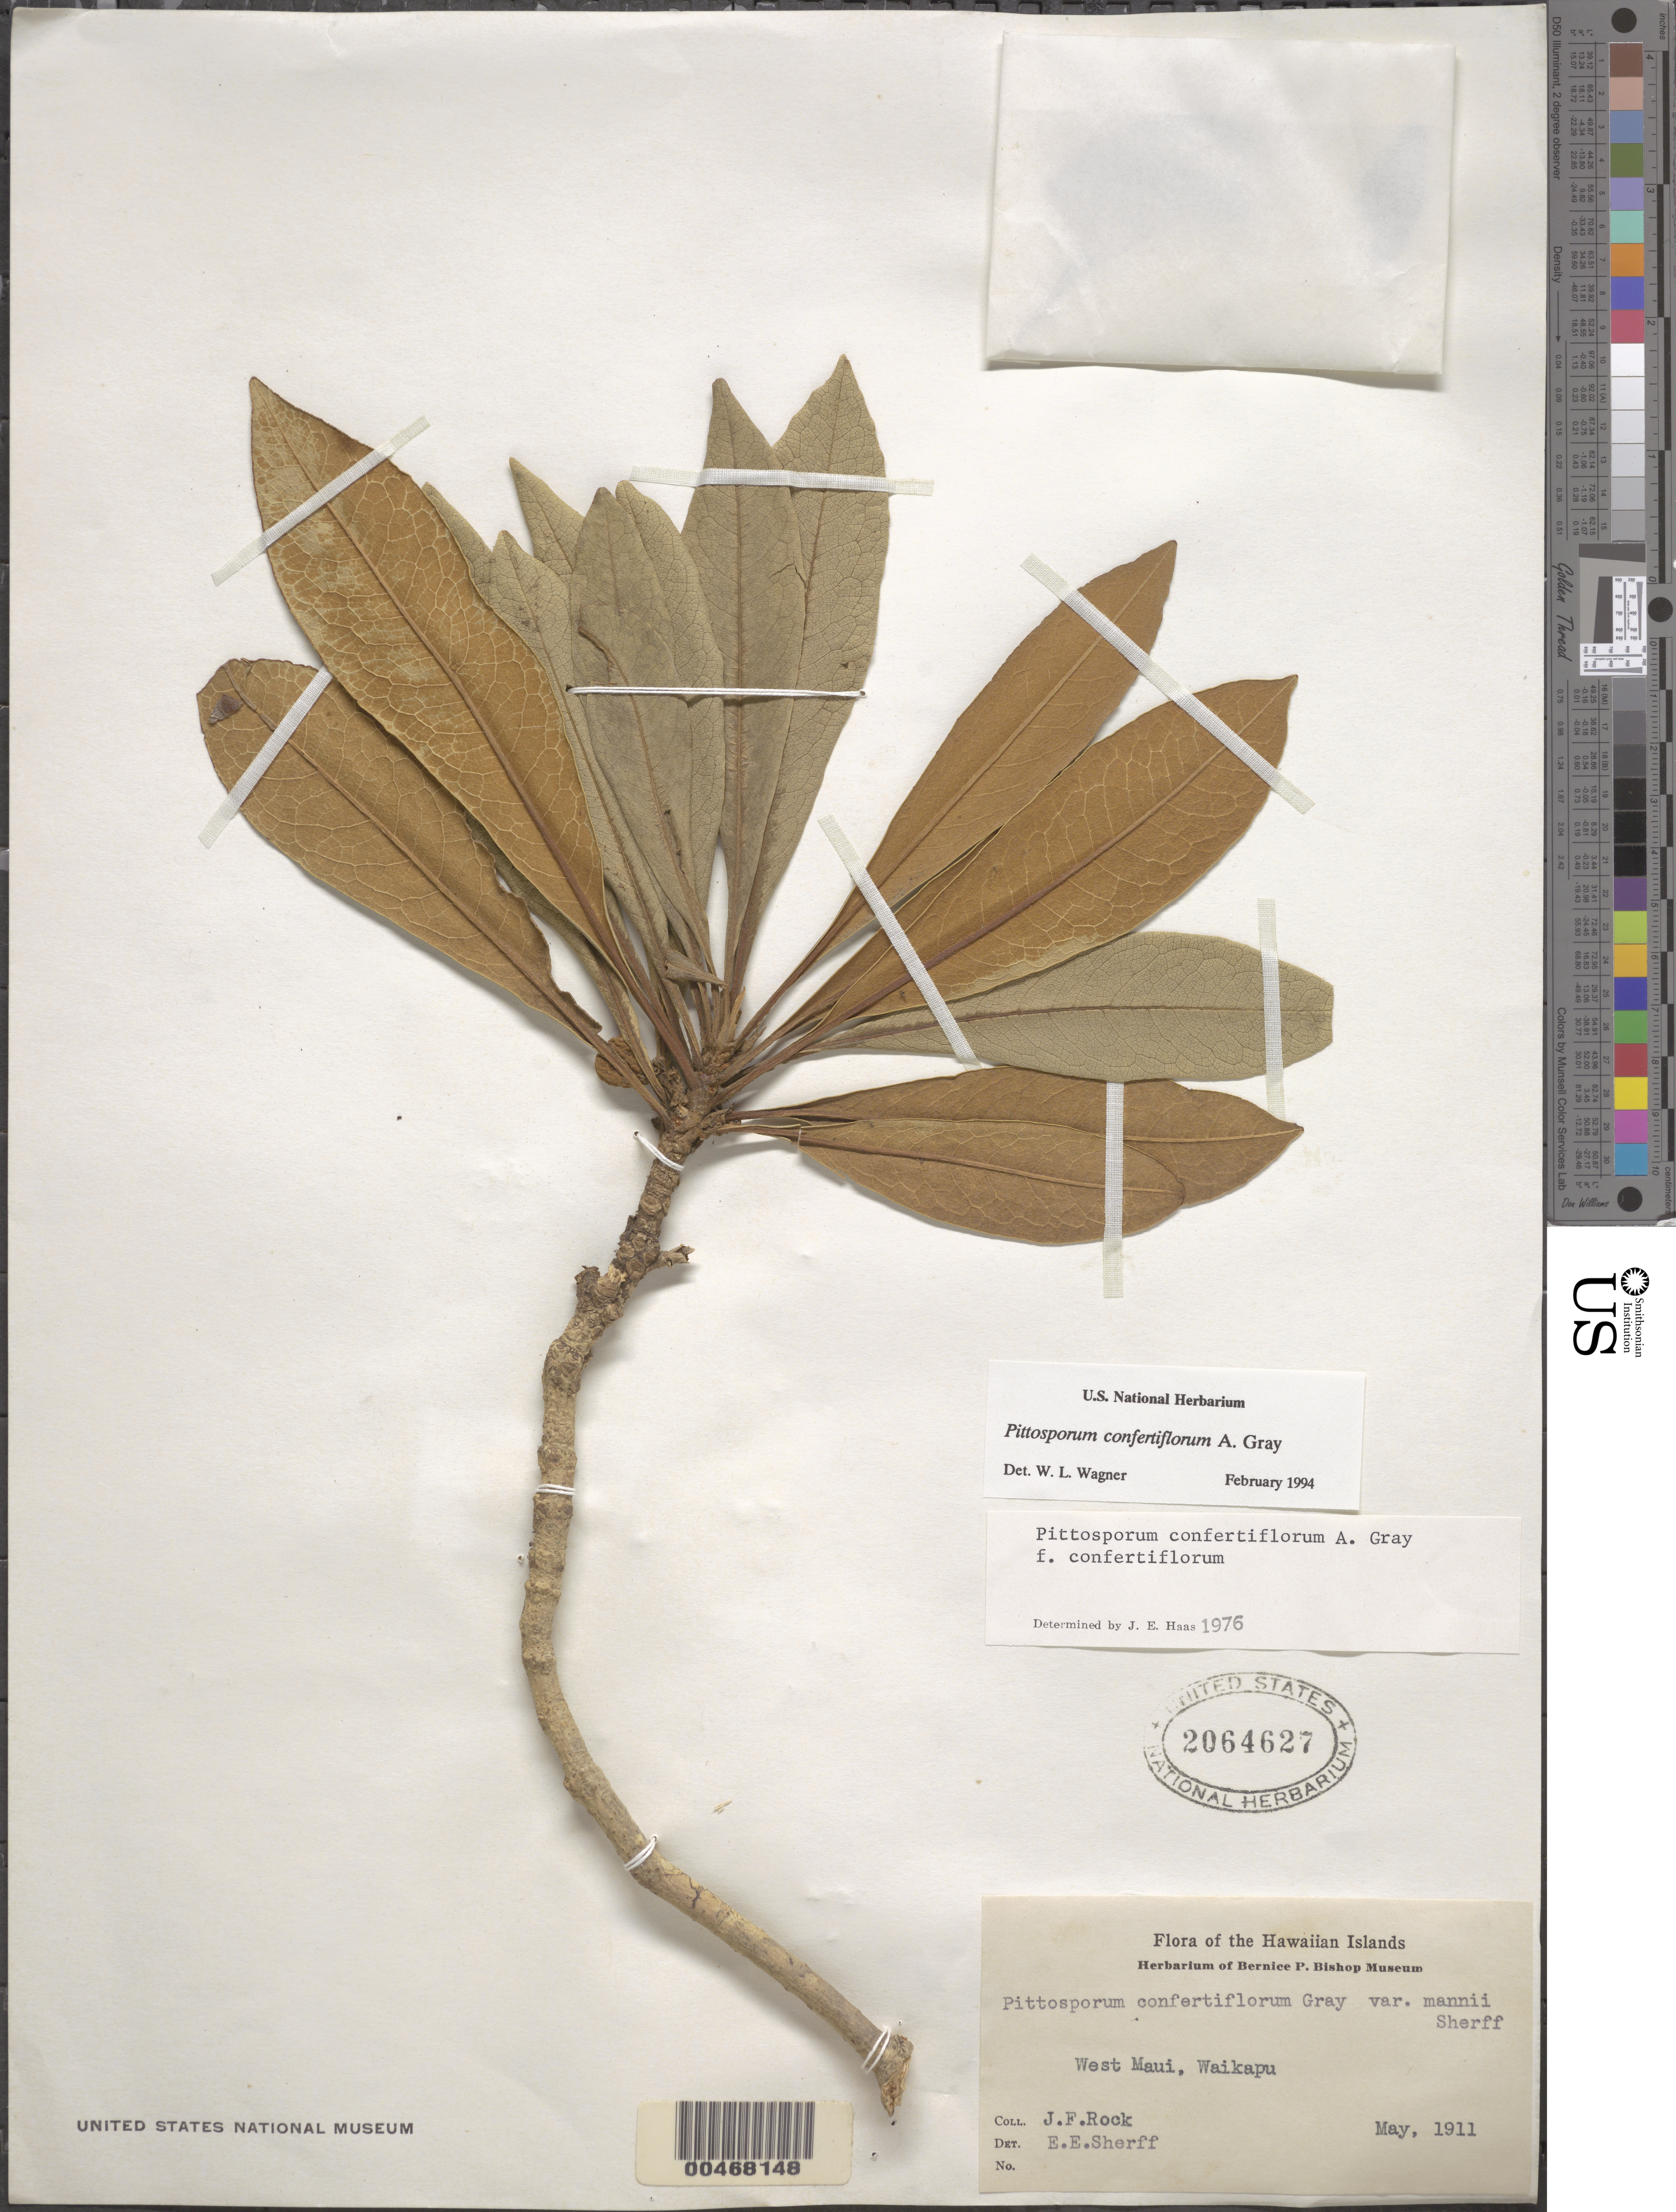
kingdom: Plantae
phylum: Tracheophyta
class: Magnoliopsida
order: Apiales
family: Pittosporaceae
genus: Pittosporum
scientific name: Pittosporum confertiflorum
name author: A. Gray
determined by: Wagner, W. L., (BOT), Smithsonian Institution - National Museum of Natural History (UNITED STATES)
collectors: J. F. Rock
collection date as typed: May 1911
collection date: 1911-05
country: United States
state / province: Hawaii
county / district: Maui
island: Maui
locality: West Maui, Waikapu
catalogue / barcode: US 2064627